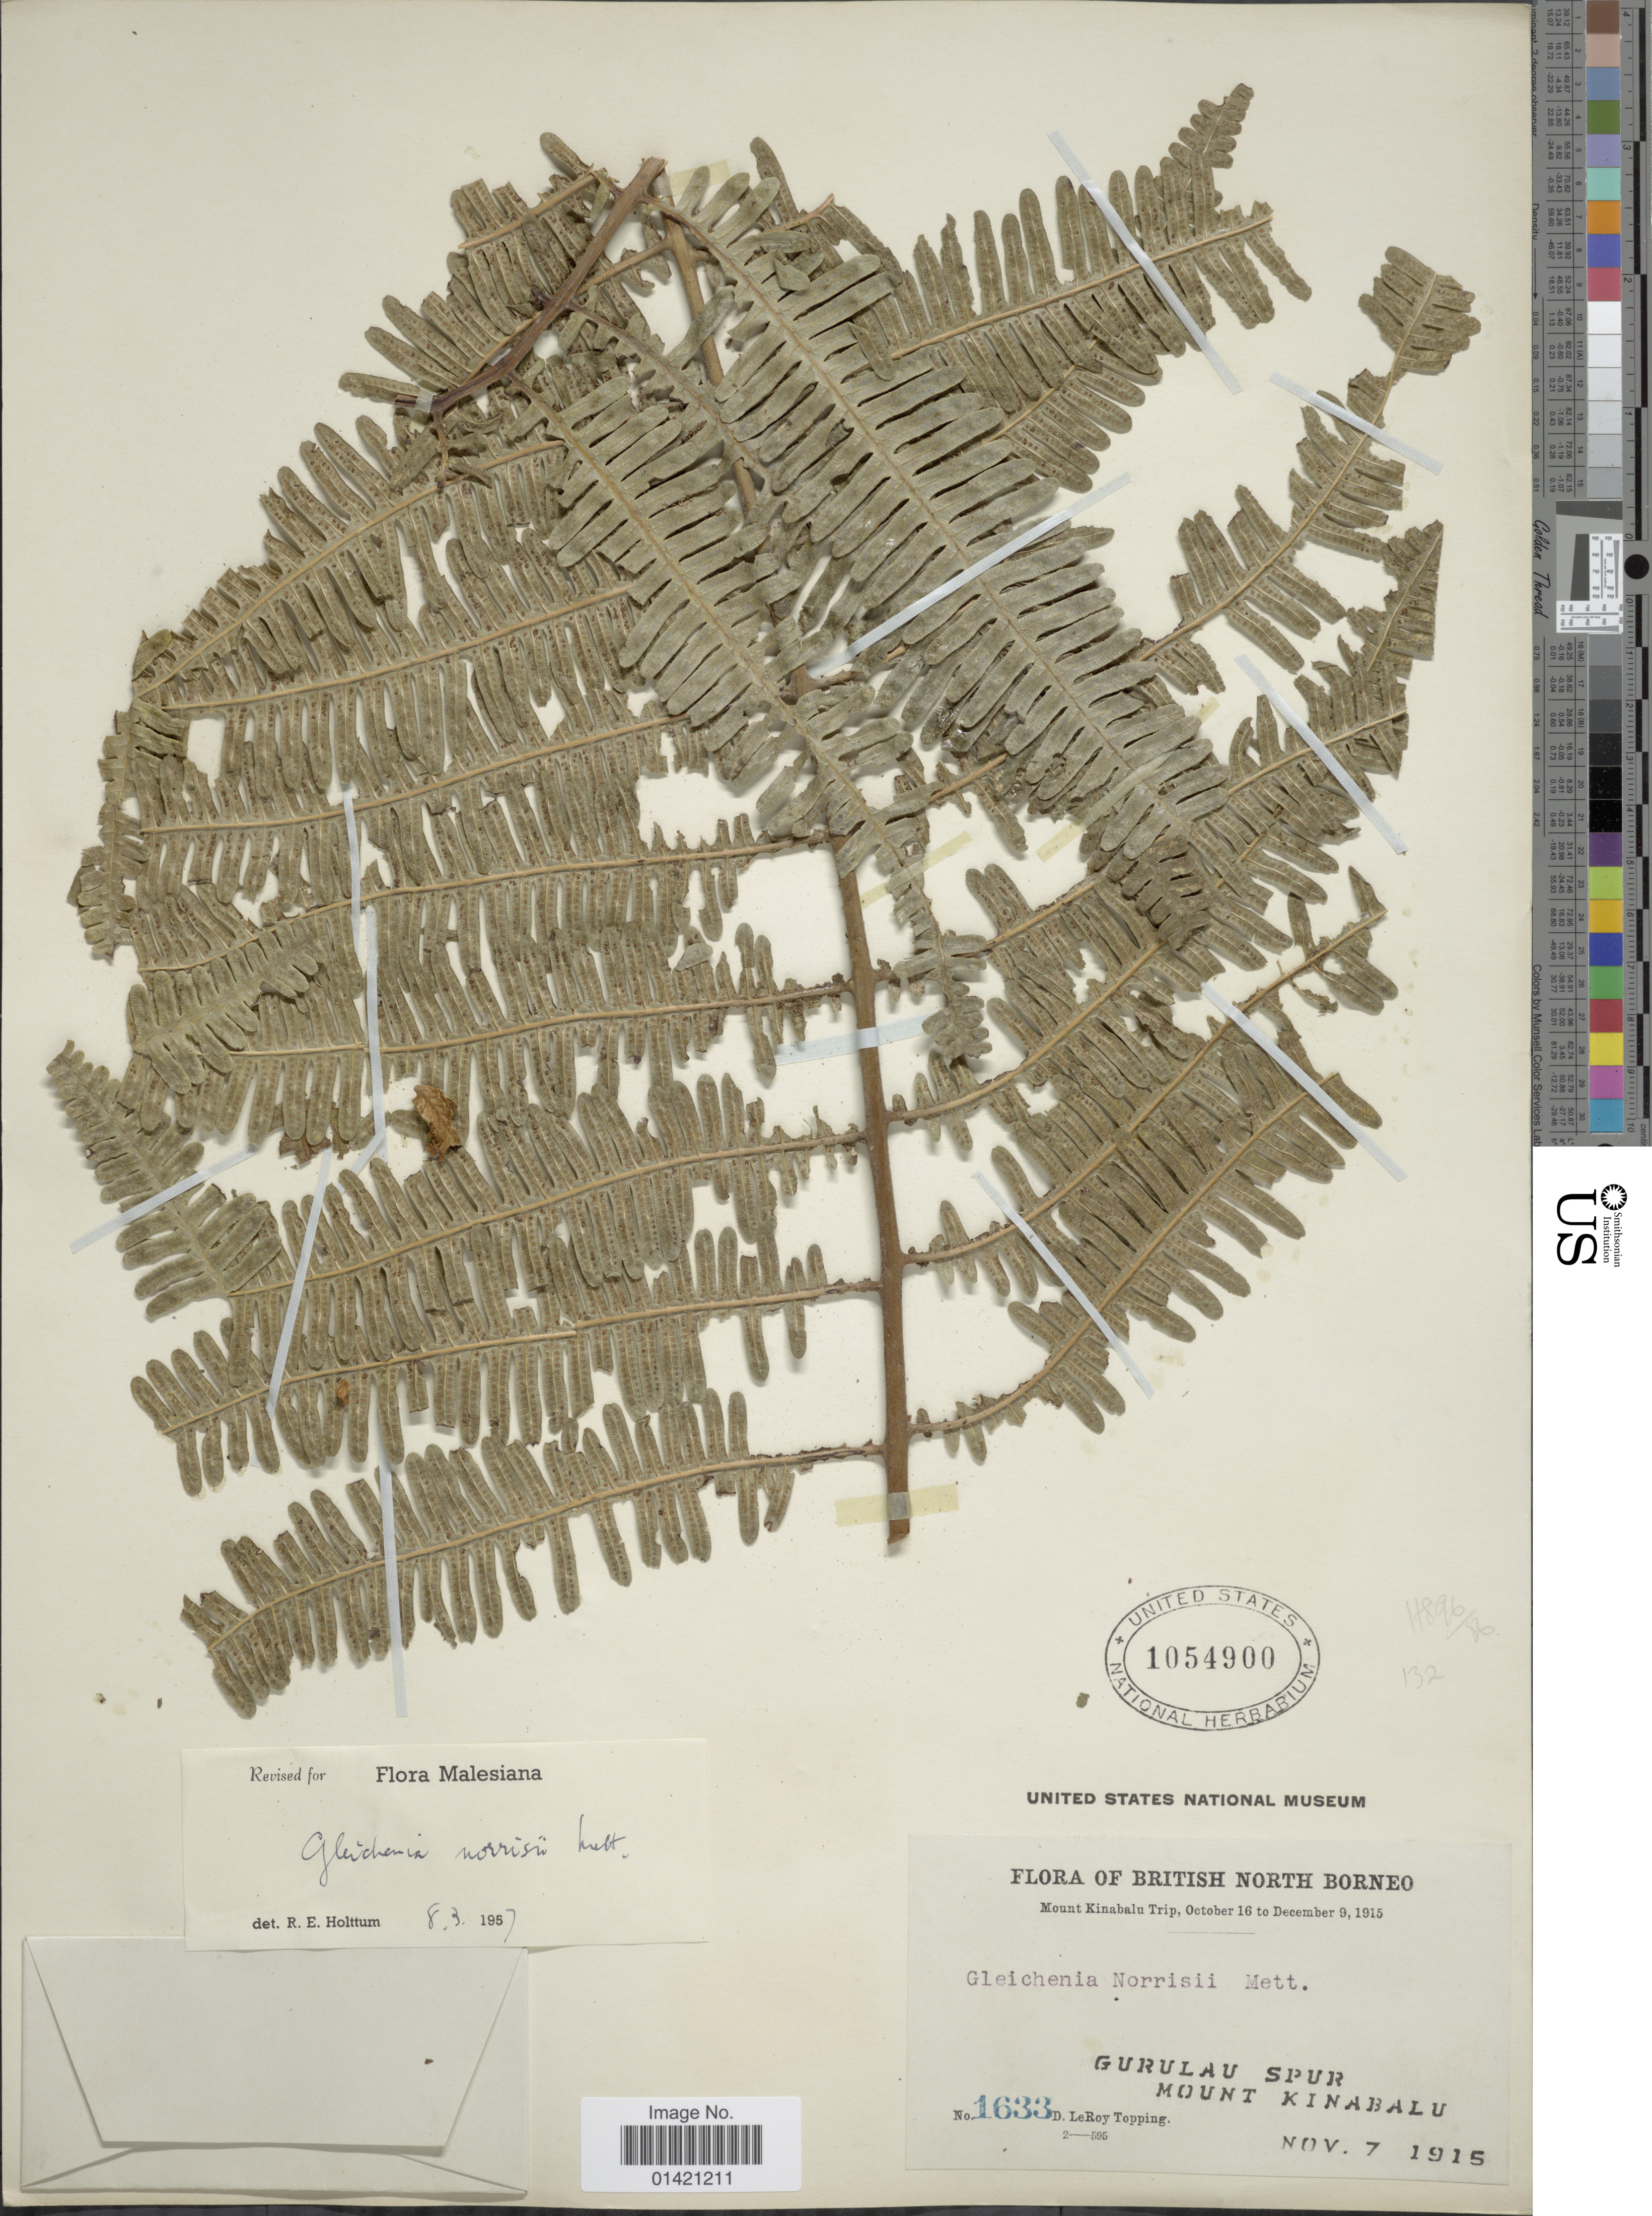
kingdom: Plantae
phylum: Tracheophyta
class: Polypodiopsida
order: Gleicheniales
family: Gleicheniaceae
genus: Diplopterygium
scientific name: Diplopterygium norrisii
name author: (Mett. ex Kuhn) Nakai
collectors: D. L. Topping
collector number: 1633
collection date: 1915-11-07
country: Malaysia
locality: British North Borneo. Gurulau Spur. Mount Kinabalu.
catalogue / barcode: US 1054900